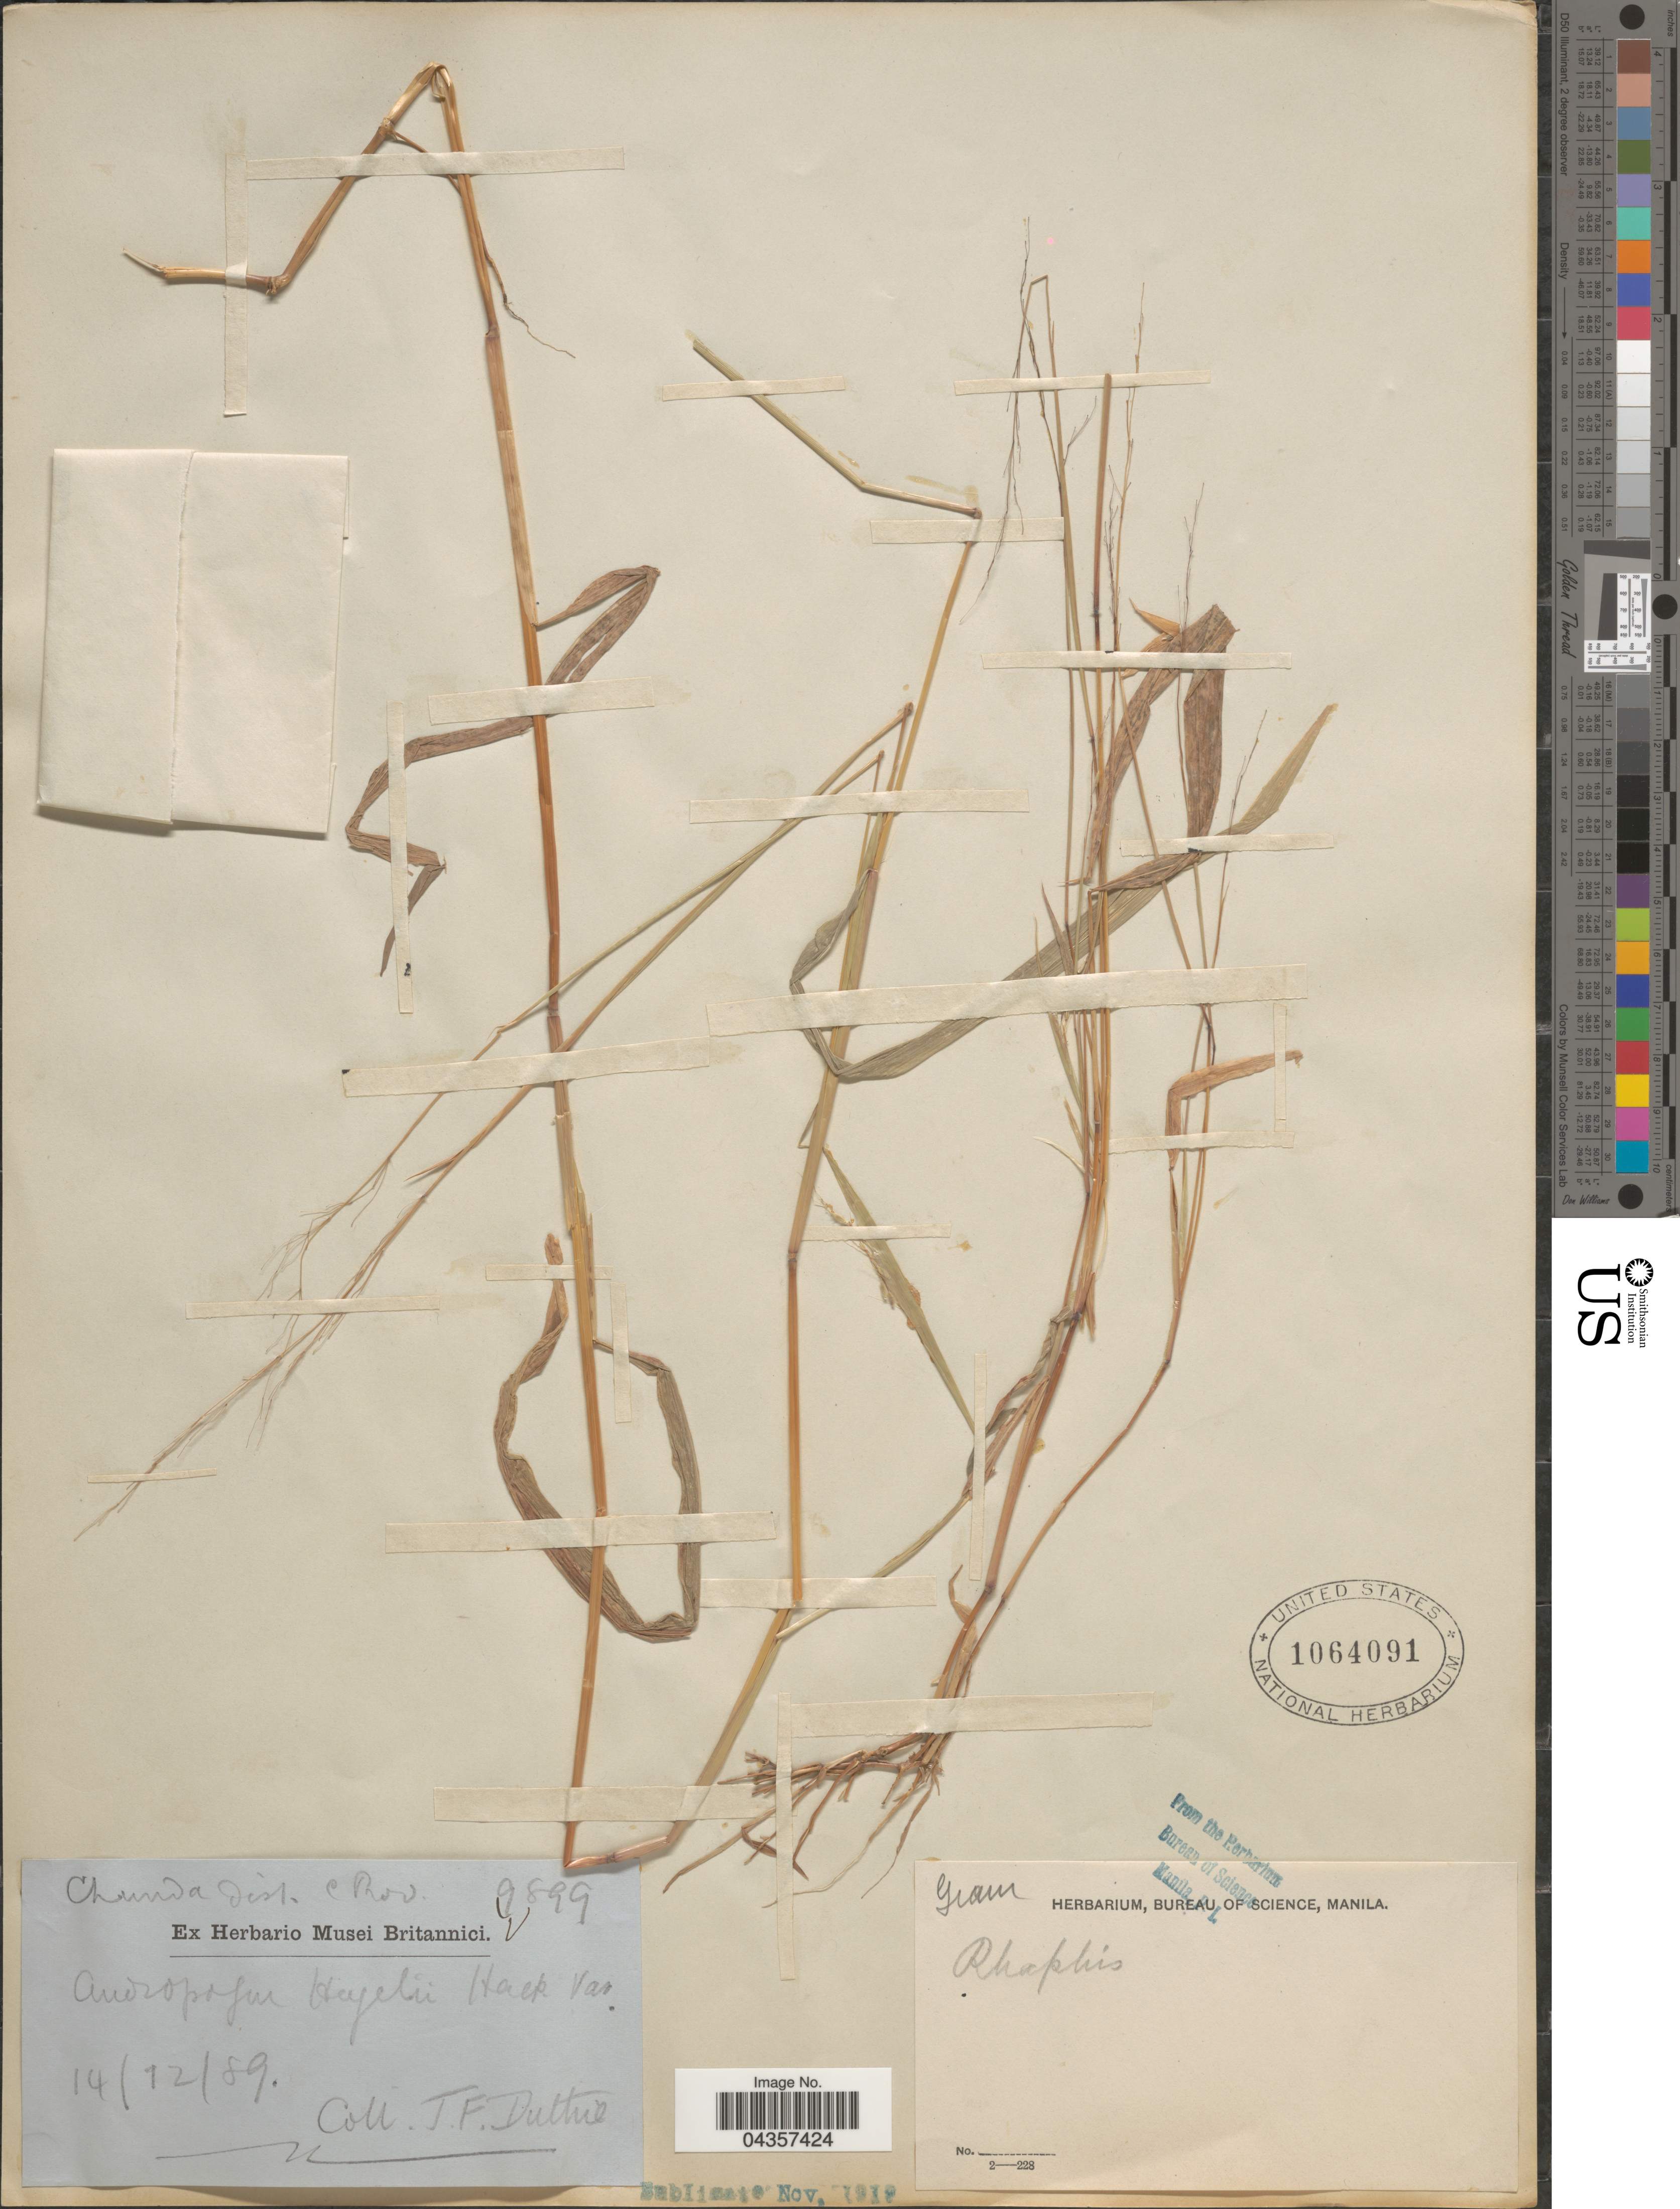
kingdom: Plantae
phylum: Tracheophyta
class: Liliopsida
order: Poales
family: Poaceae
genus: Schizachyrium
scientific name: Schizachyrium delavayi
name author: (Hack.) Bor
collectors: J. F. Duthie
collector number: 9899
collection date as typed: Transcribed d/m/y: 14/12/89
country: India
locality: Chanda dist. C. Prov.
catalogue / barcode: US 1064091